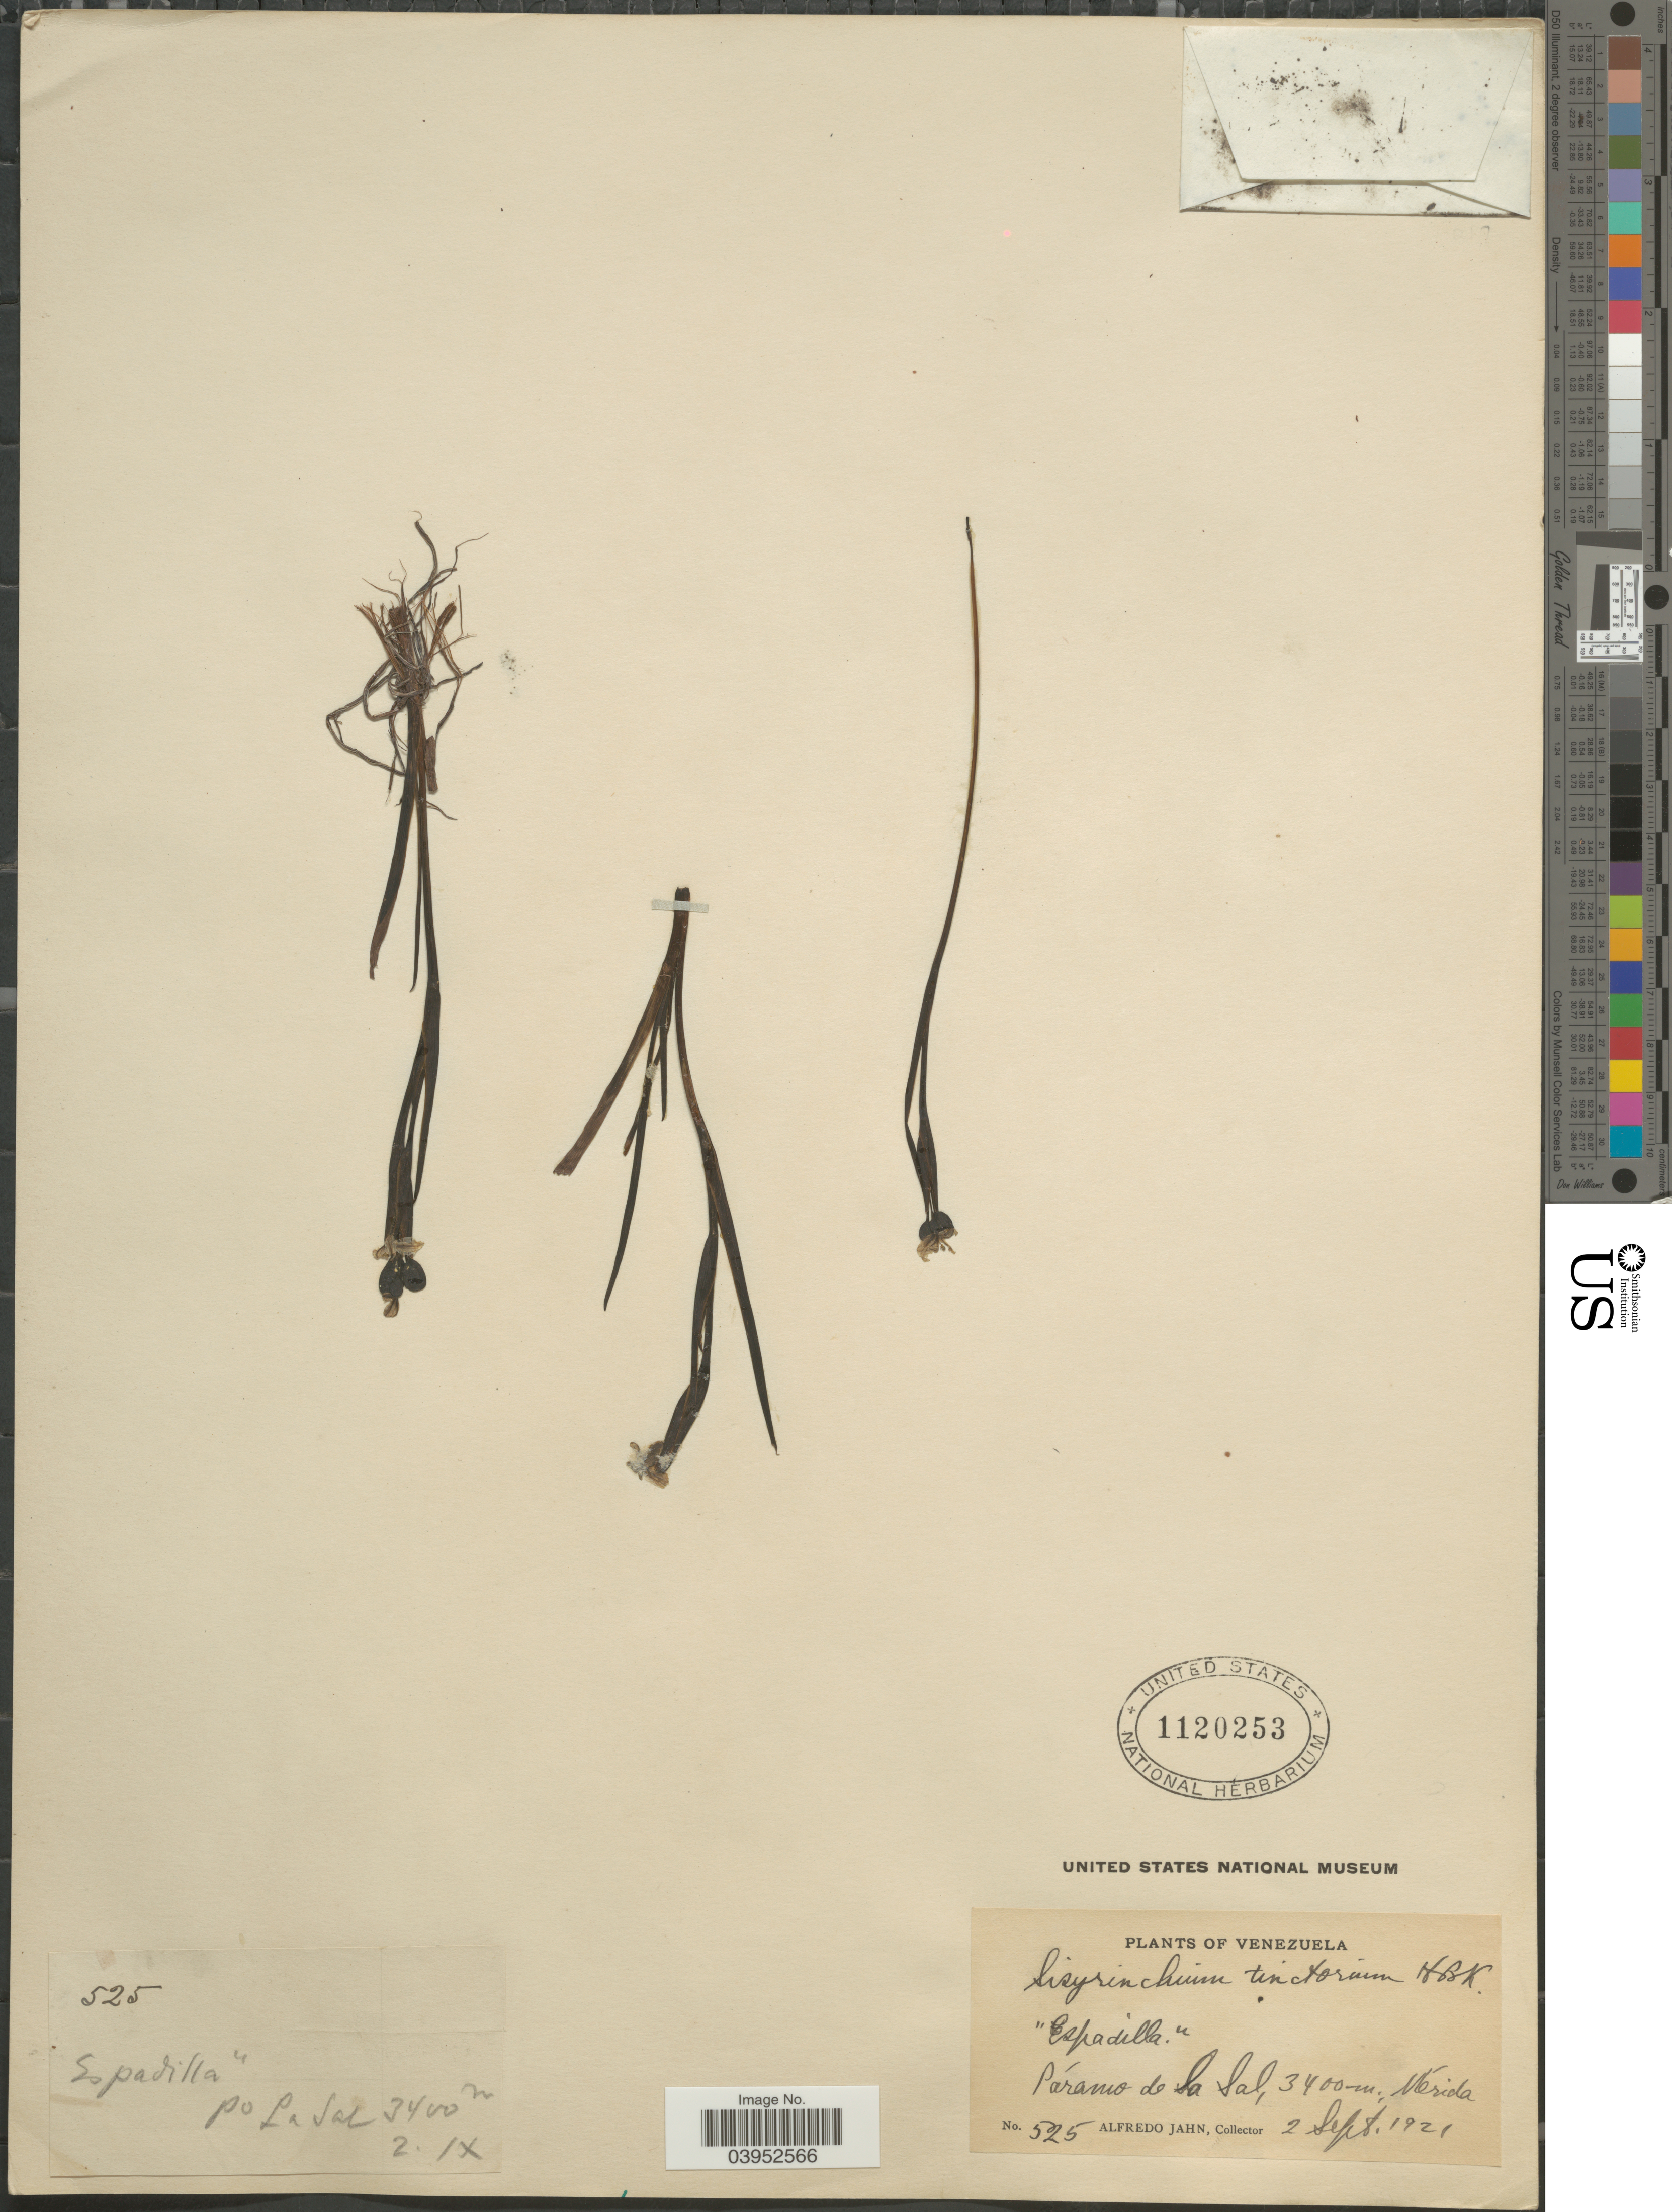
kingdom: Plantae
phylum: Tracheophyta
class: Liliopsida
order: Asparagales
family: Iridaceae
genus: Sisyrinchium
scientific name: Sisyrinchium tinctorium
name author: Kunth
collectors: A. Jahn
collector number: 525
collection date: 1921-09-02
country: Venezuela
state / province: Merida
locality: Páramo de la Sal.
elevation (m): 3400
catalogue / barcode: US 1120253